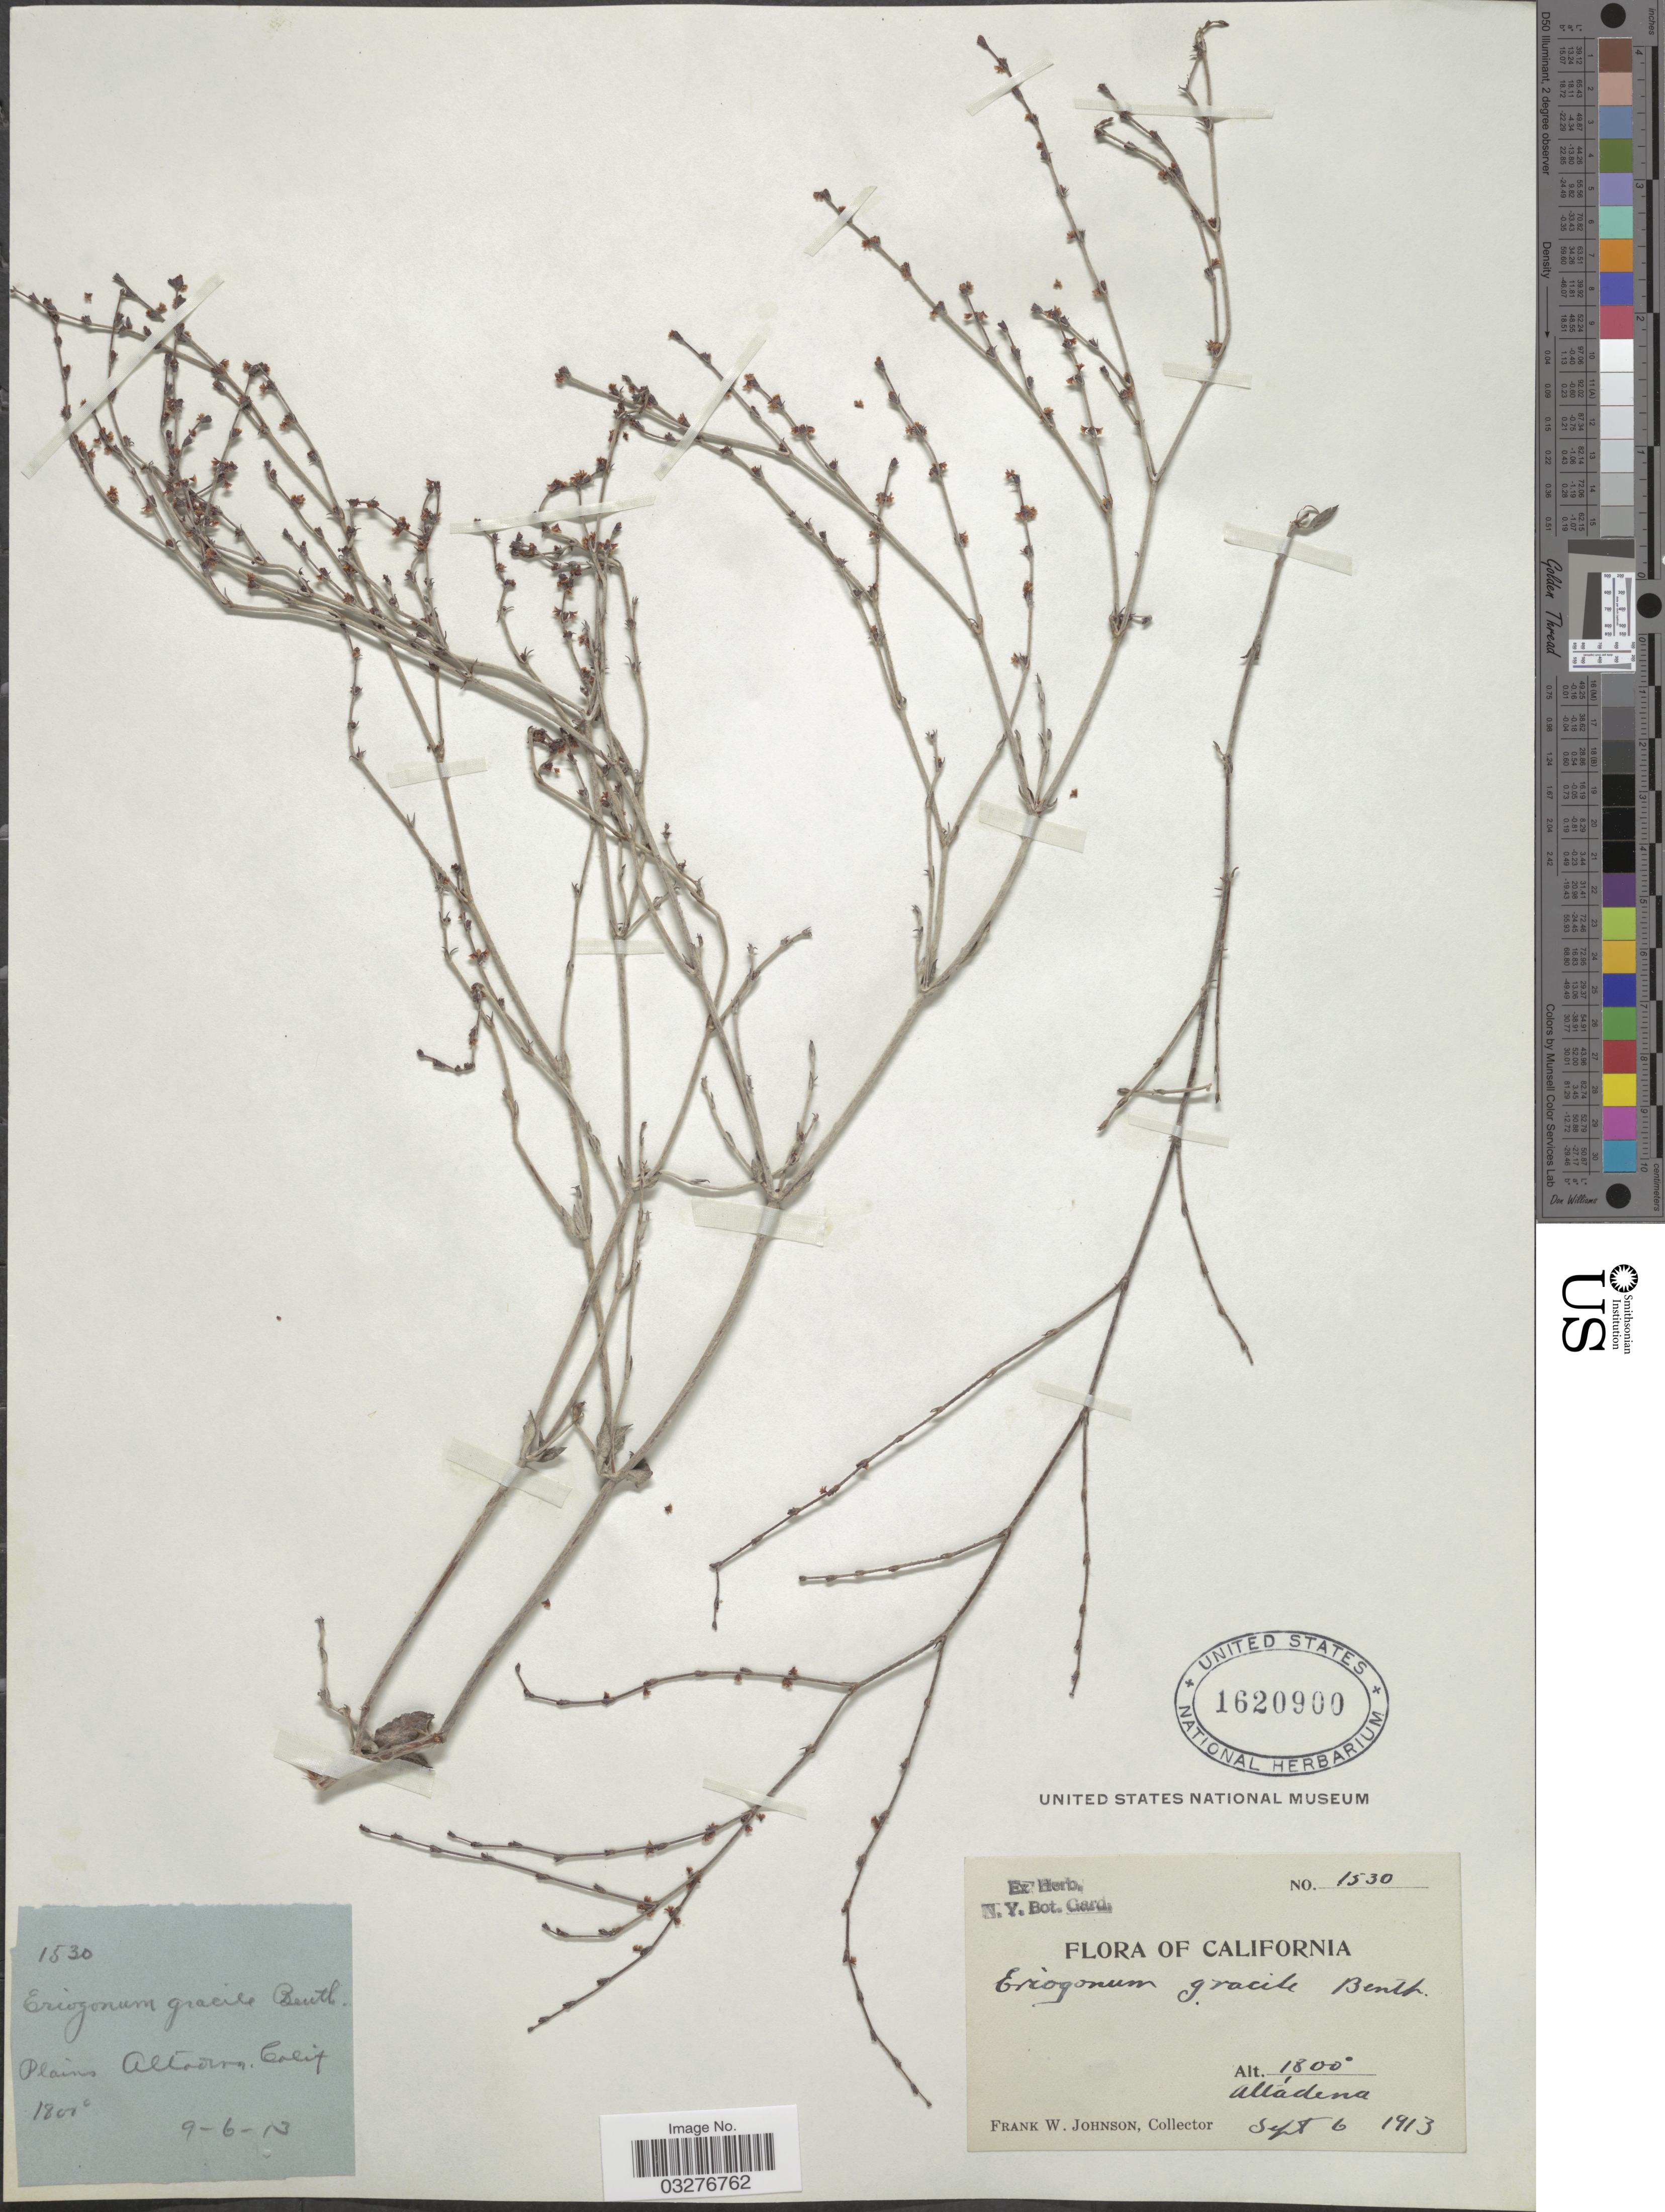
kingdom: Plantae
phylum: Tracheophyta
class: Magnoliopsida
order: Caryophyllales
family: Polygonaceae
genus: Eriogonum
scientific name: Eriogonum gracile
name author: Benth.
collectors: F. W. Johnson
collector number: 1530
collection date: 1913-09-06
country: United States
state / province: California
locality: Plains Altadena.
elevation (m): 549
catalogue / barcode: US 1620900